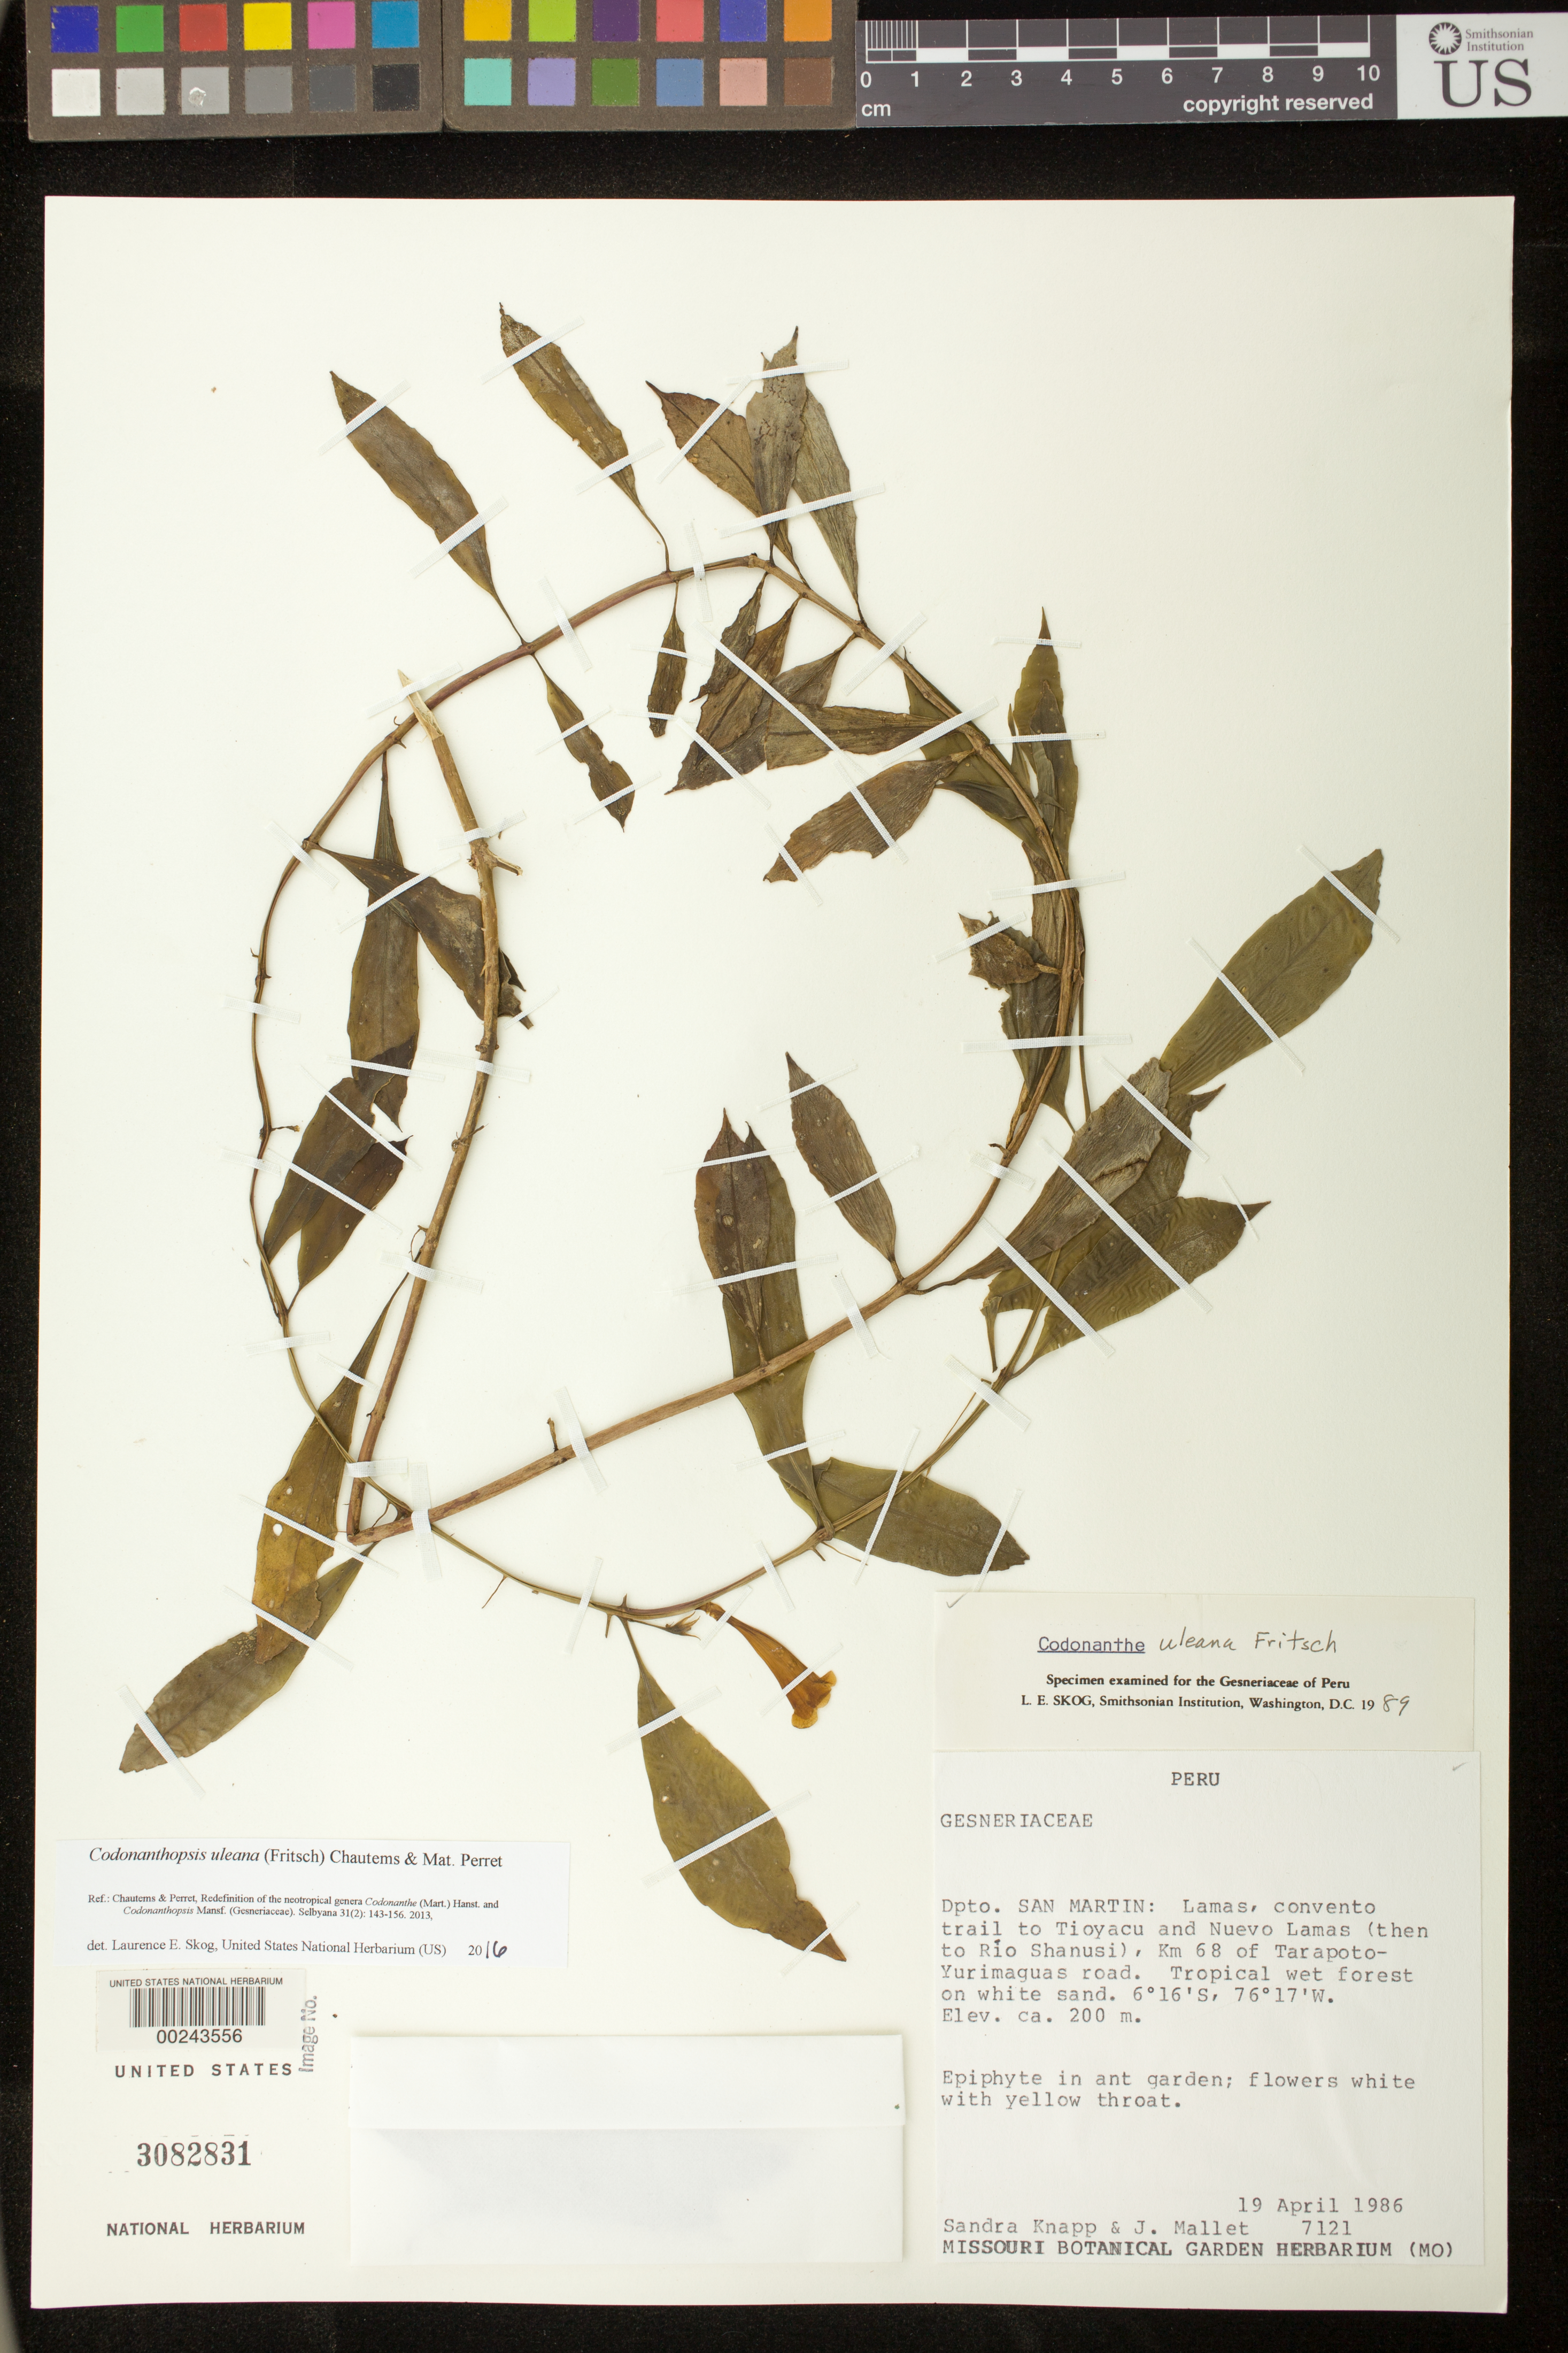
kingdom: Plantae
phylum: Tracheophyta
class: Magnoliopsida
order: Lamiales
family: Gesneriaceae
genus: Codonanthopsis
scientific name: Codonanthopsis uleana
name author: (Fritsch) Chautems & Mat.Perret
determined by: Skog, Laurence E.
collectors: S. Knapp & J. Mallet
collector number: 7121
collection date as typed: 19 Apr 1986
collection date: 1986-04-19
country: Peru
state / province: San Martín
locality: Lamas, Convento trail to Tioyacu and Nuevo Lamas (then to Rio Shanusi), km 68 of Tarapoto-Yurimaguas road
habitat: Tropical wet forest on white sand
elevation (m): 200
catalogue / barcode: US 3082831